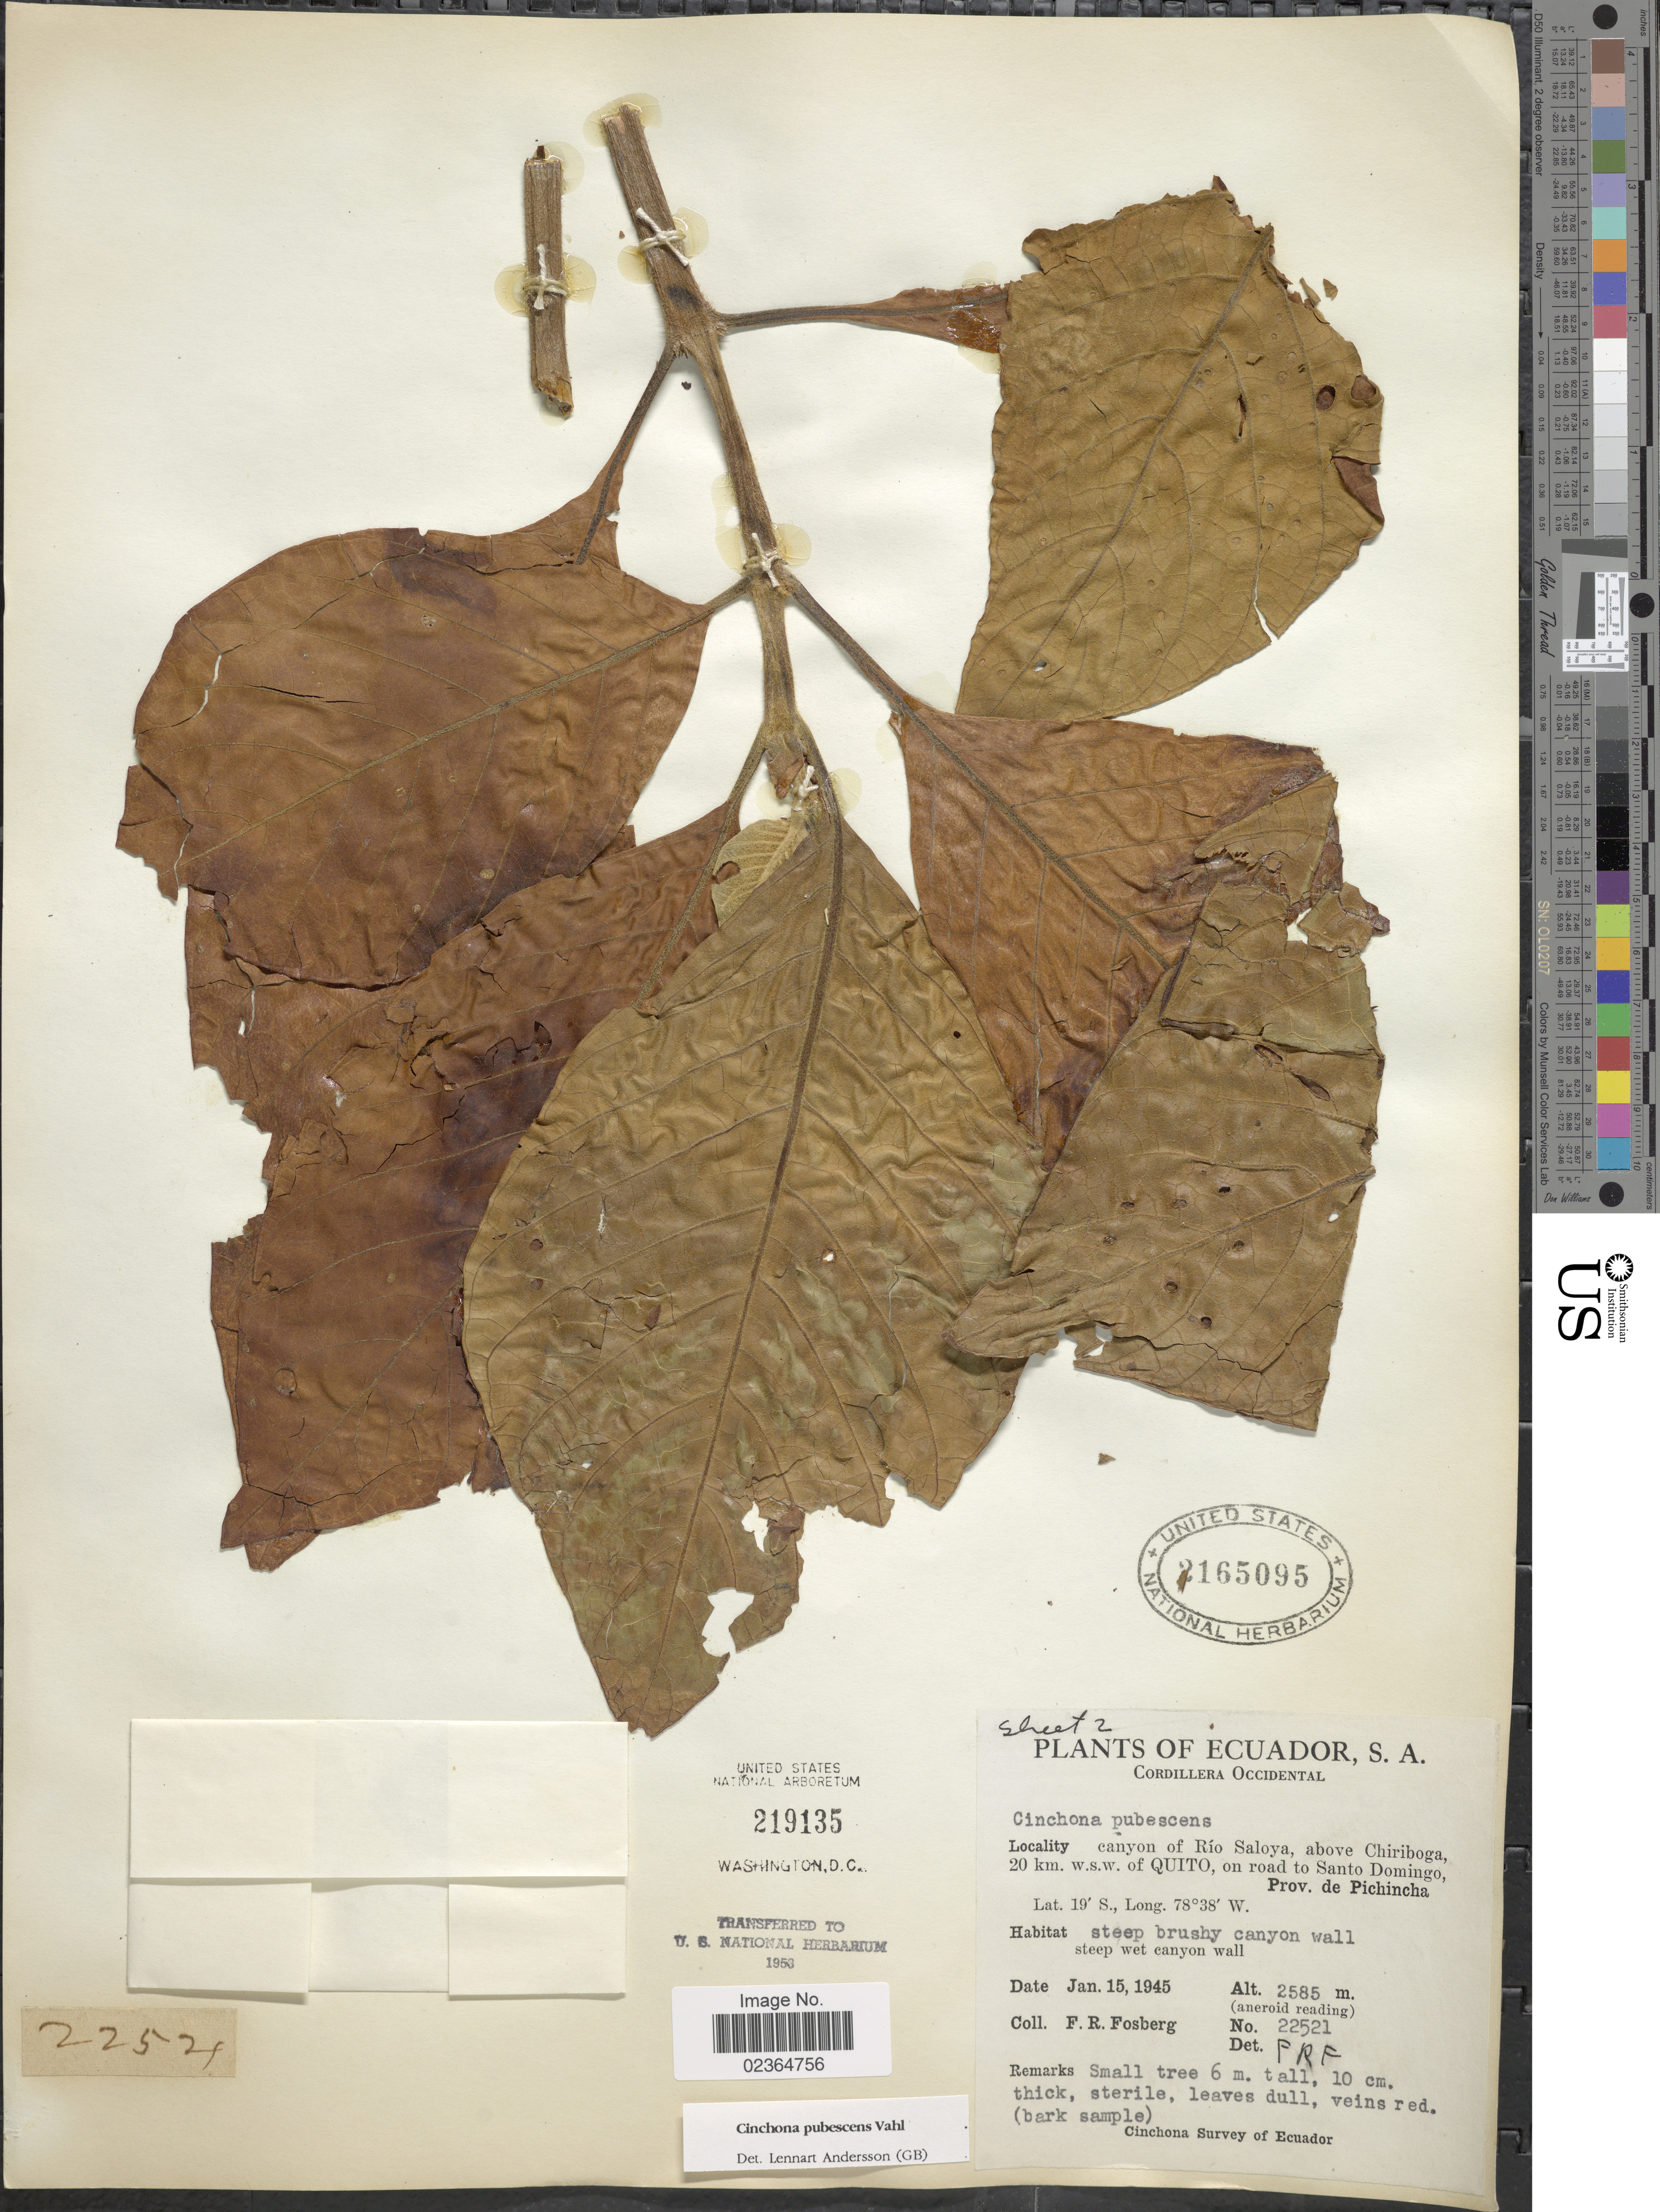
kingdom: Plantae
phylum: Tracheophyta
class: Magnoliopsida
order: Gentianales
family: Rubiaceae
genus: Cinchona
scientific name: Cinchona pubescens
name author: Vahl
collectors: F. R. Fosberg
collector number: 22521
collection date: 1945-01-15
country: Ecuador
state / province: Pichincha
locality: Cordillera Occidental. canyon of Río Saloya, above Chiriboga, 20 km. w.s.w. of Quito, on road to Santo Domingo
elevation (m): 2585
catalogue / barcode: US 2165095